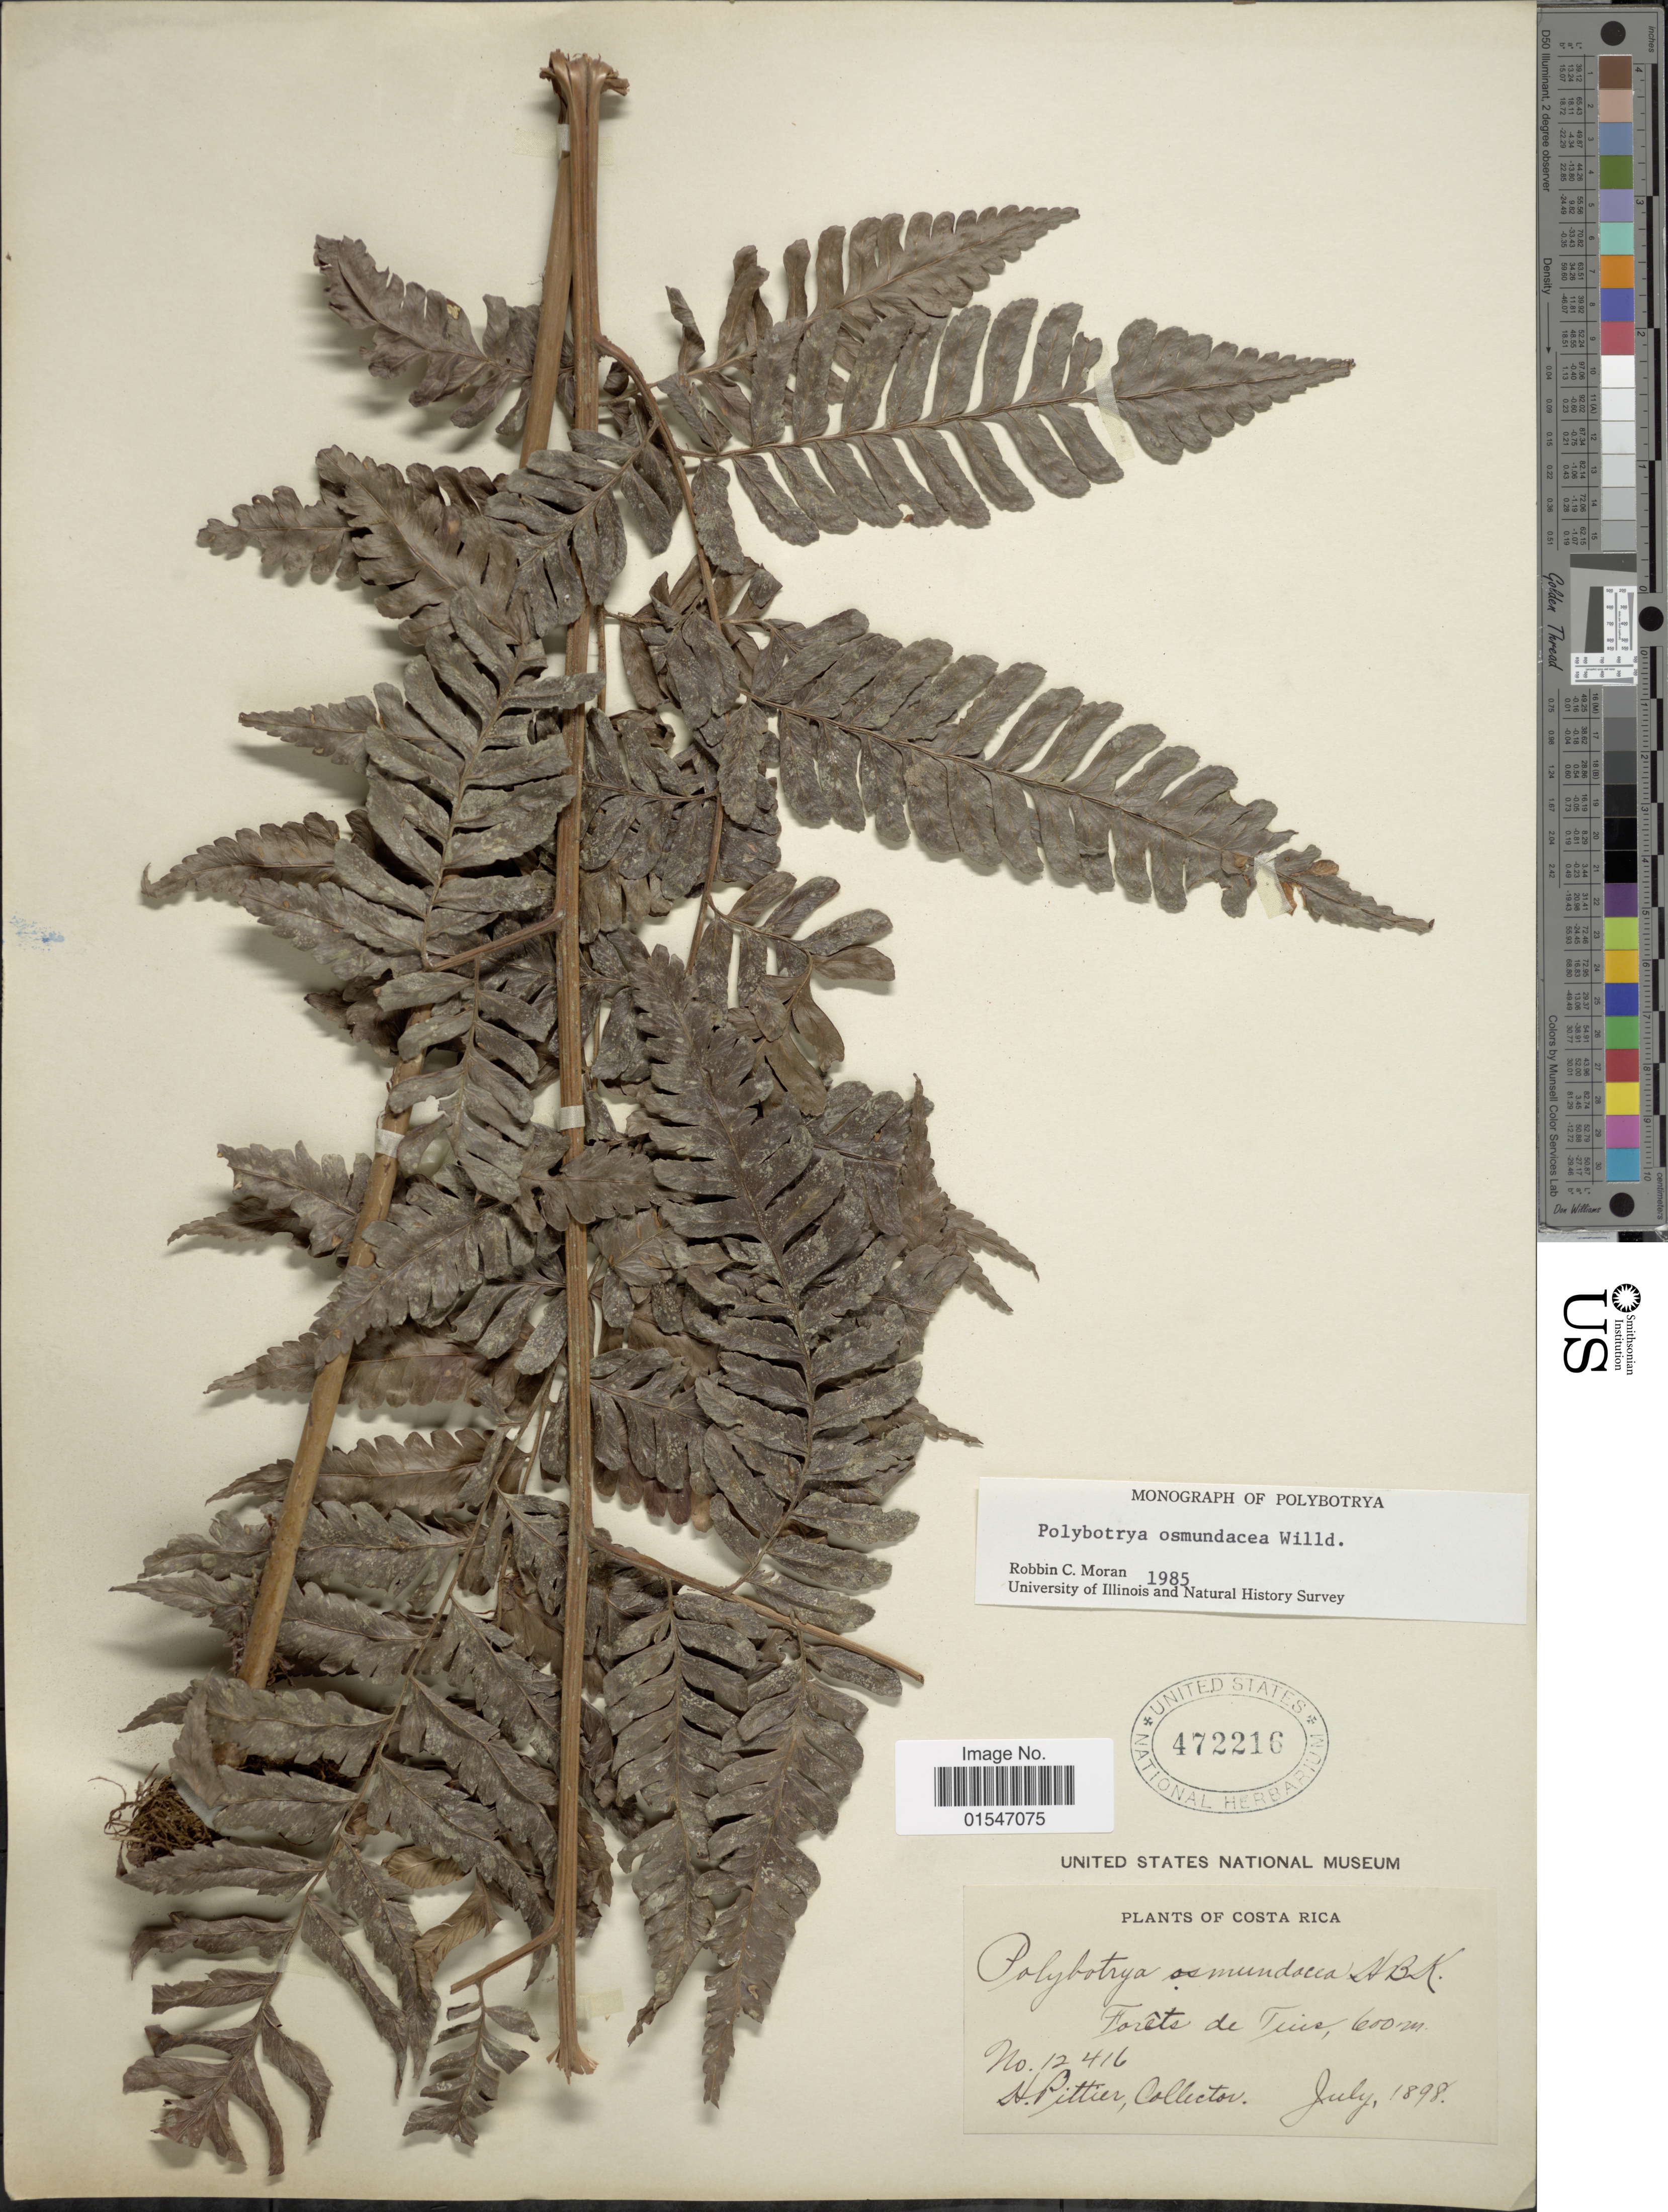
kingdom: Plantae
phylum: Tracheophyta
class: Polypodiopsida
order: Polypodiales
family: Dryopteridaceae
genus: Polybotrya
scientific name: Polybotrya osmundacea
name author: Humb. & Bonpl. ex Willd.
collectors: H. F. Pittier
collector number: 12416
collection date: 1898-07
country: Costa Rica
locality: Forets de Tuis.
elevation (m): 600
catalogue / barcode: US 472216